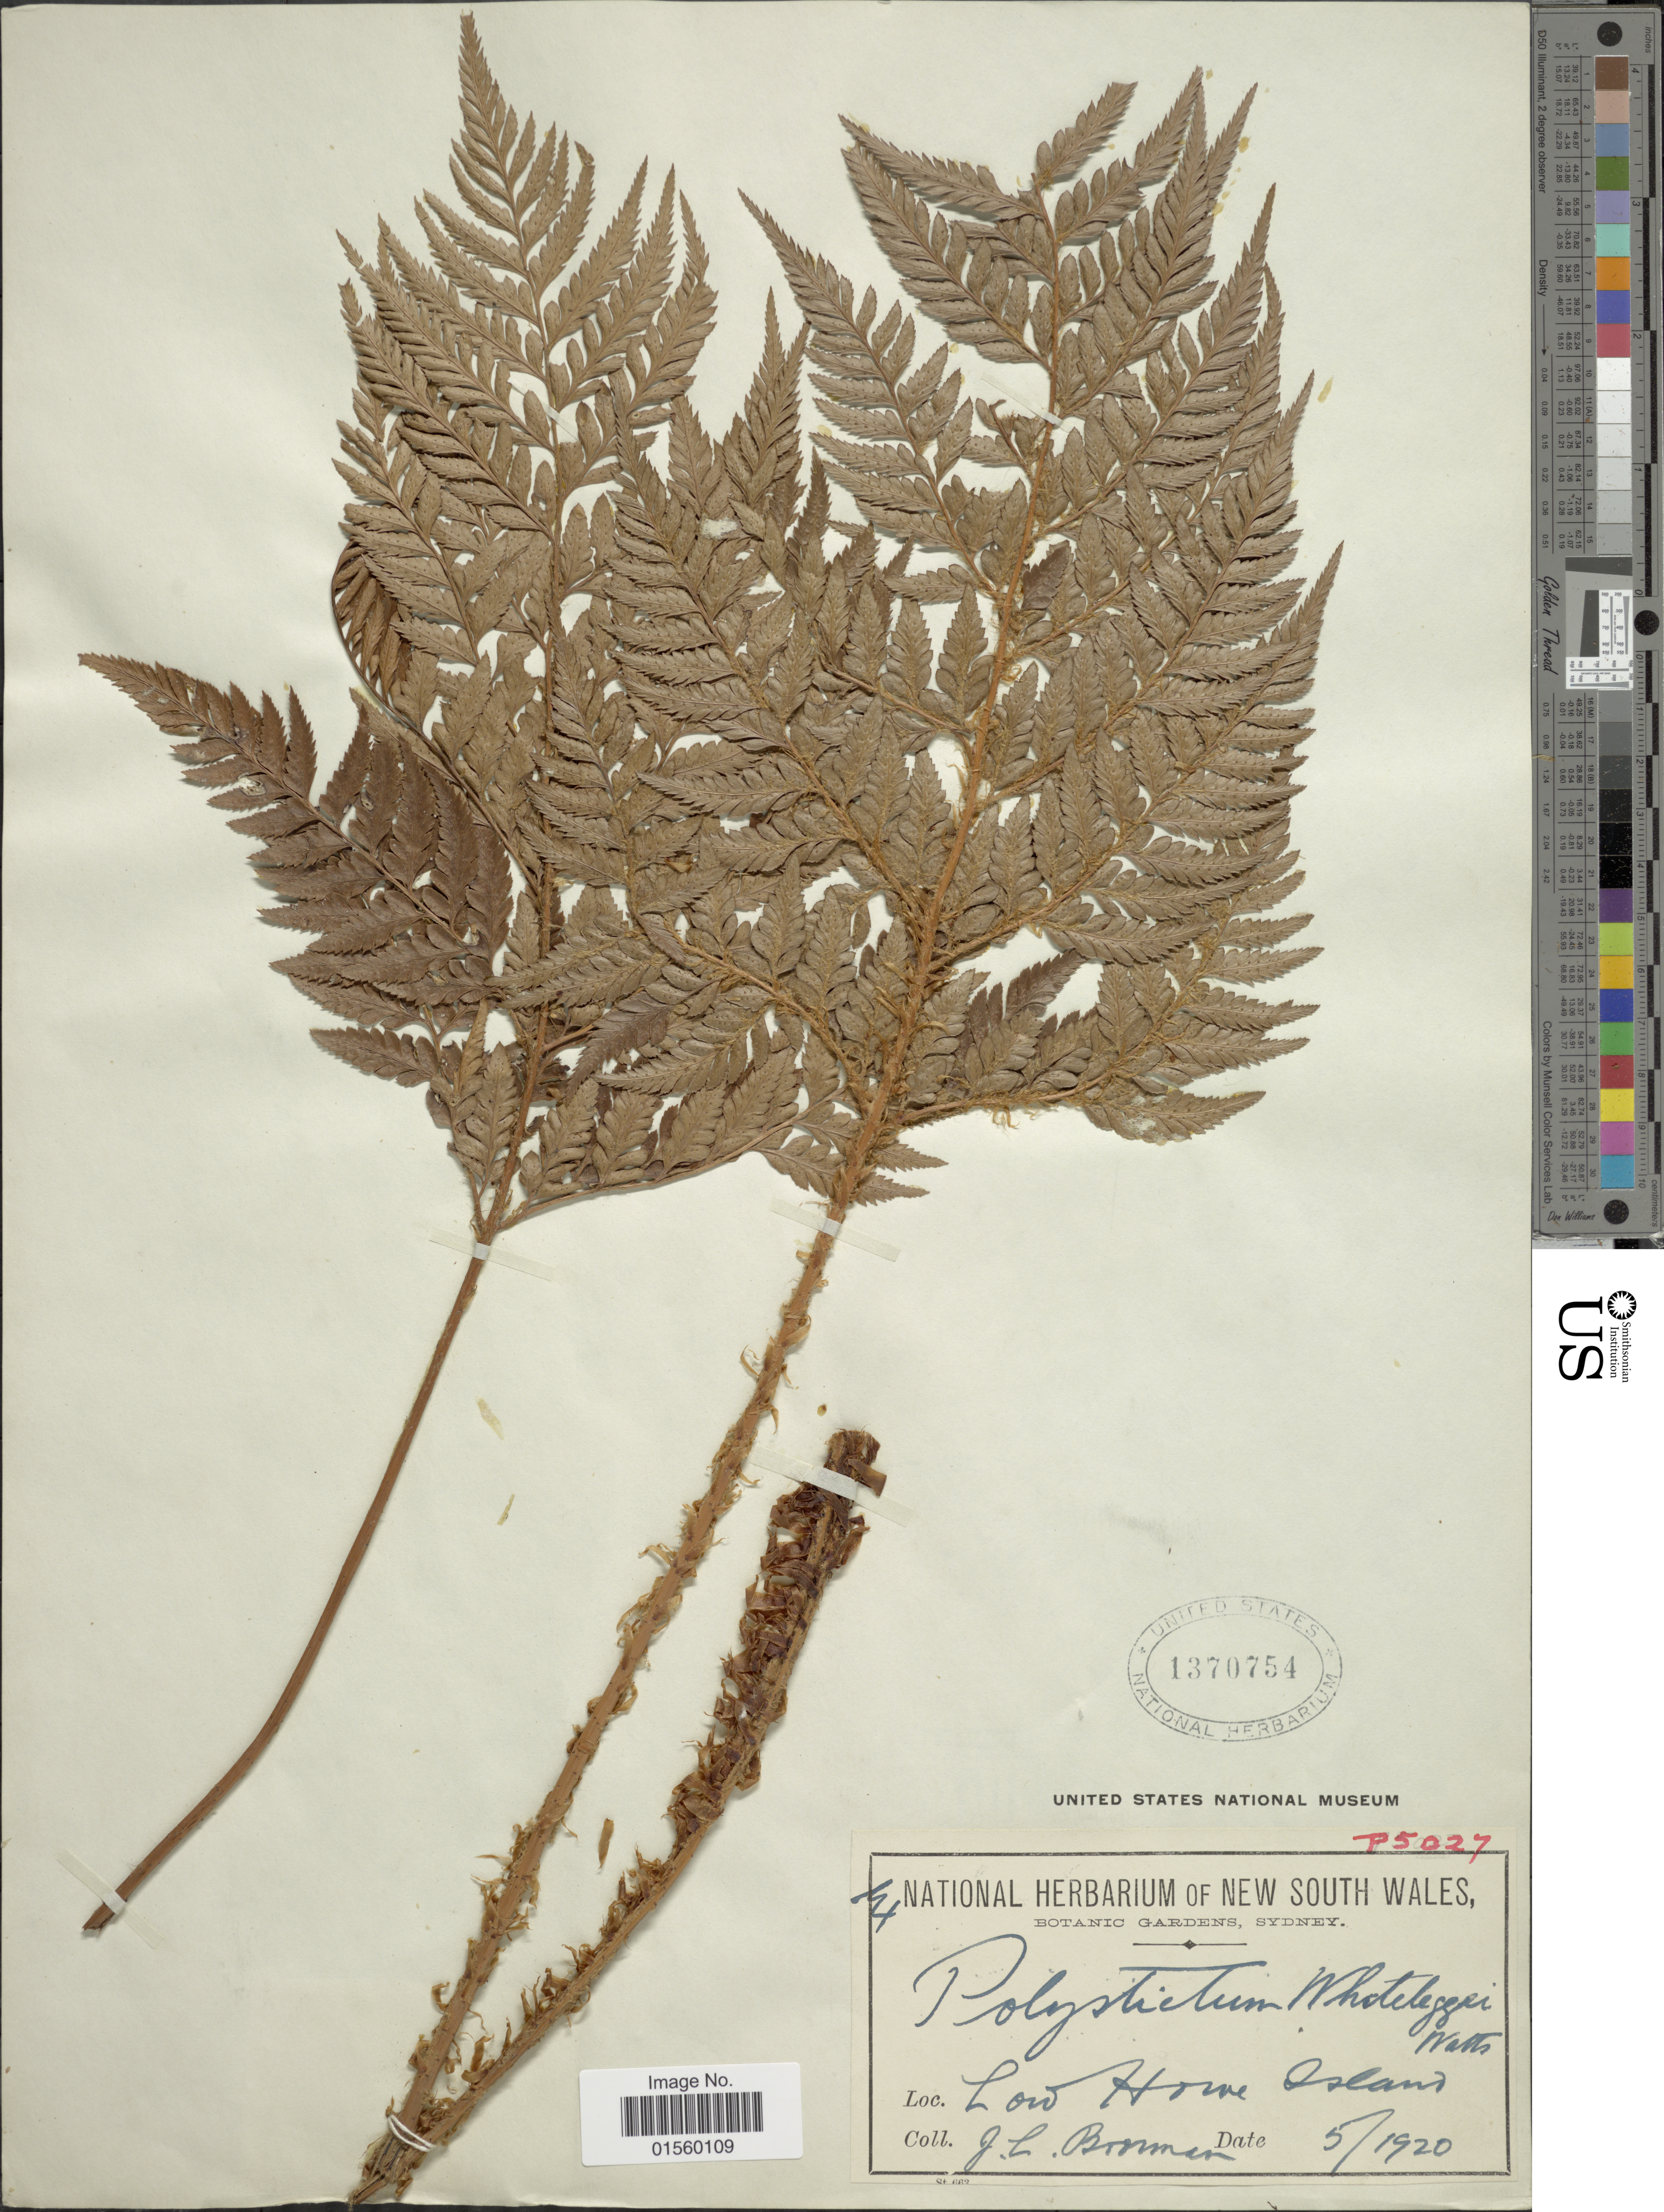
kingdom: Plantae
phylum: Tracheophyta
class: Polypodiopsida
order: Polypodiales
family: Dryopteridaceae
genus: Polystichum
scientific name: Polystichum whiteleggii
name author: Watts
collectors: J. Boorman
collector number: P5027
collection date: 1920-05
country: Australia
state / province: New South Wales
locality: Lord Howe Island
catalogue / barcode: US 1370754